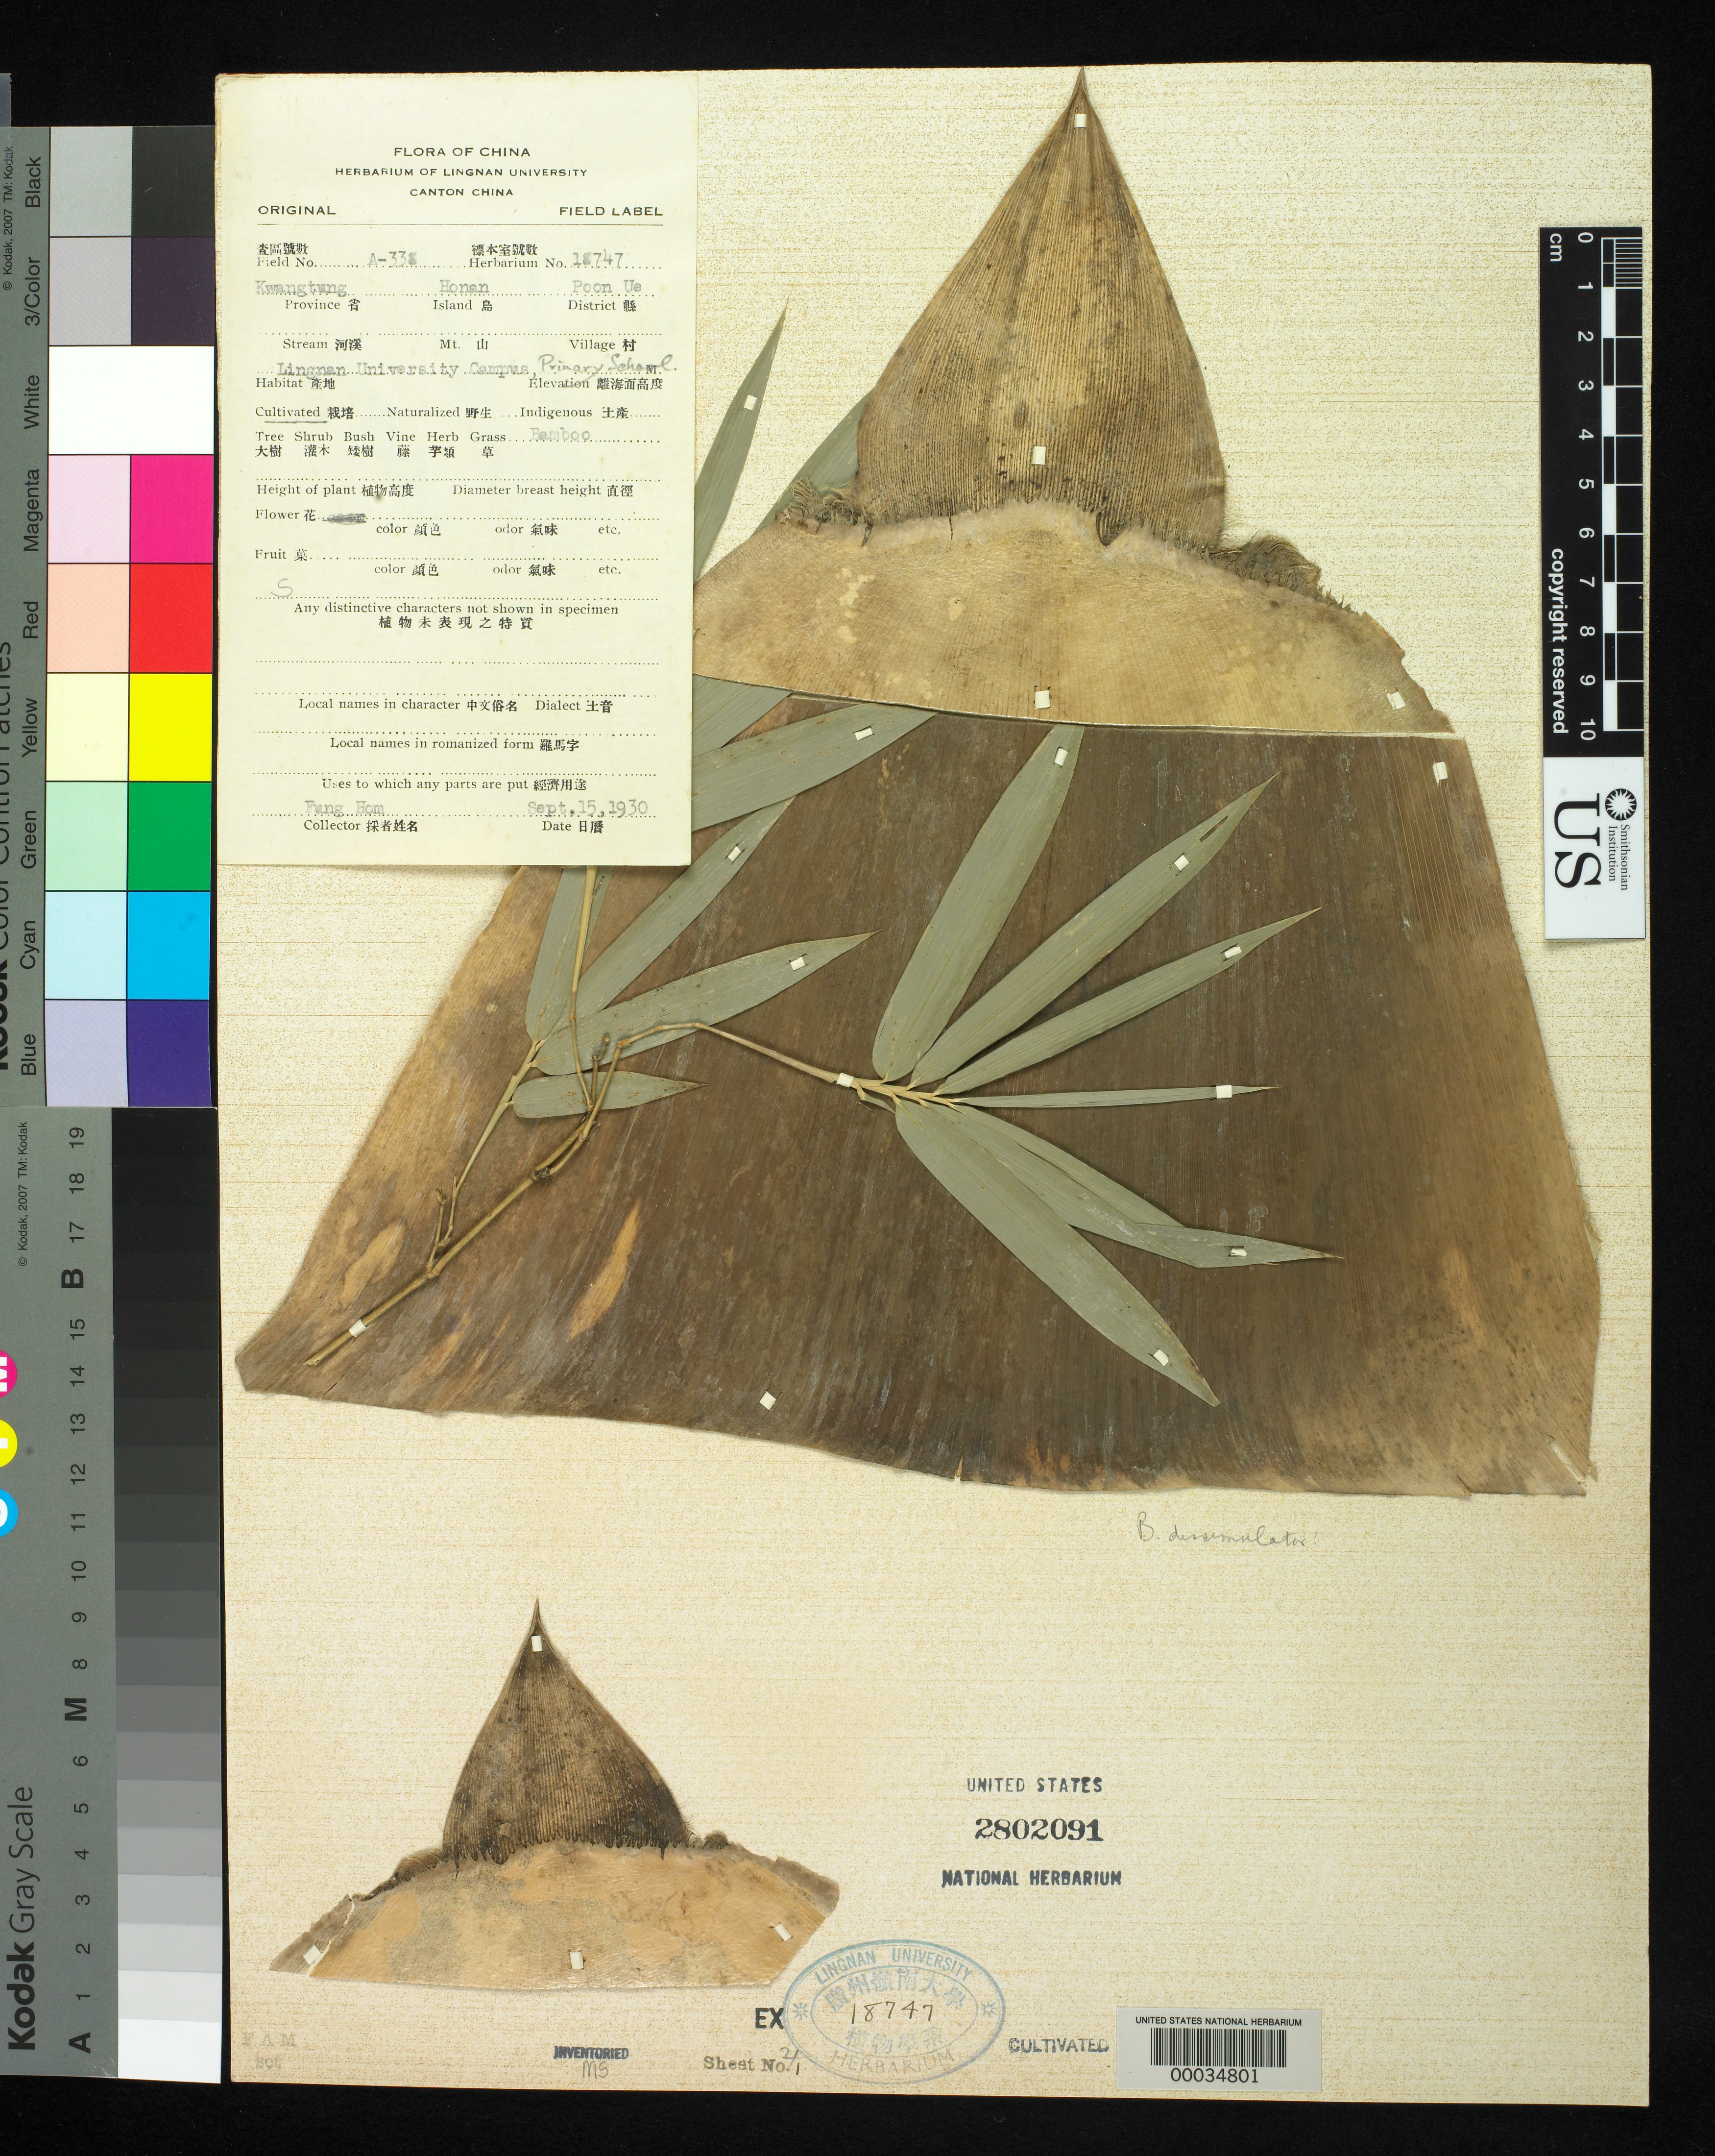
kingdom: Plantae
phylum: Tracheophyta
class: Liliopsida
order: Poales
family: Poaceae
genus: Bambusa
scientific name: Bambusa dissimulator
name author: McClure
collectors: H. L. Fung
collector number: A-33g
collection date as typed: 15 Sep 1930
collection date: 1930-09-15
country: China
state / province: Guangdong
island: Honam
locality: Lingnan university campus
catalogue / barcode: US 2802091